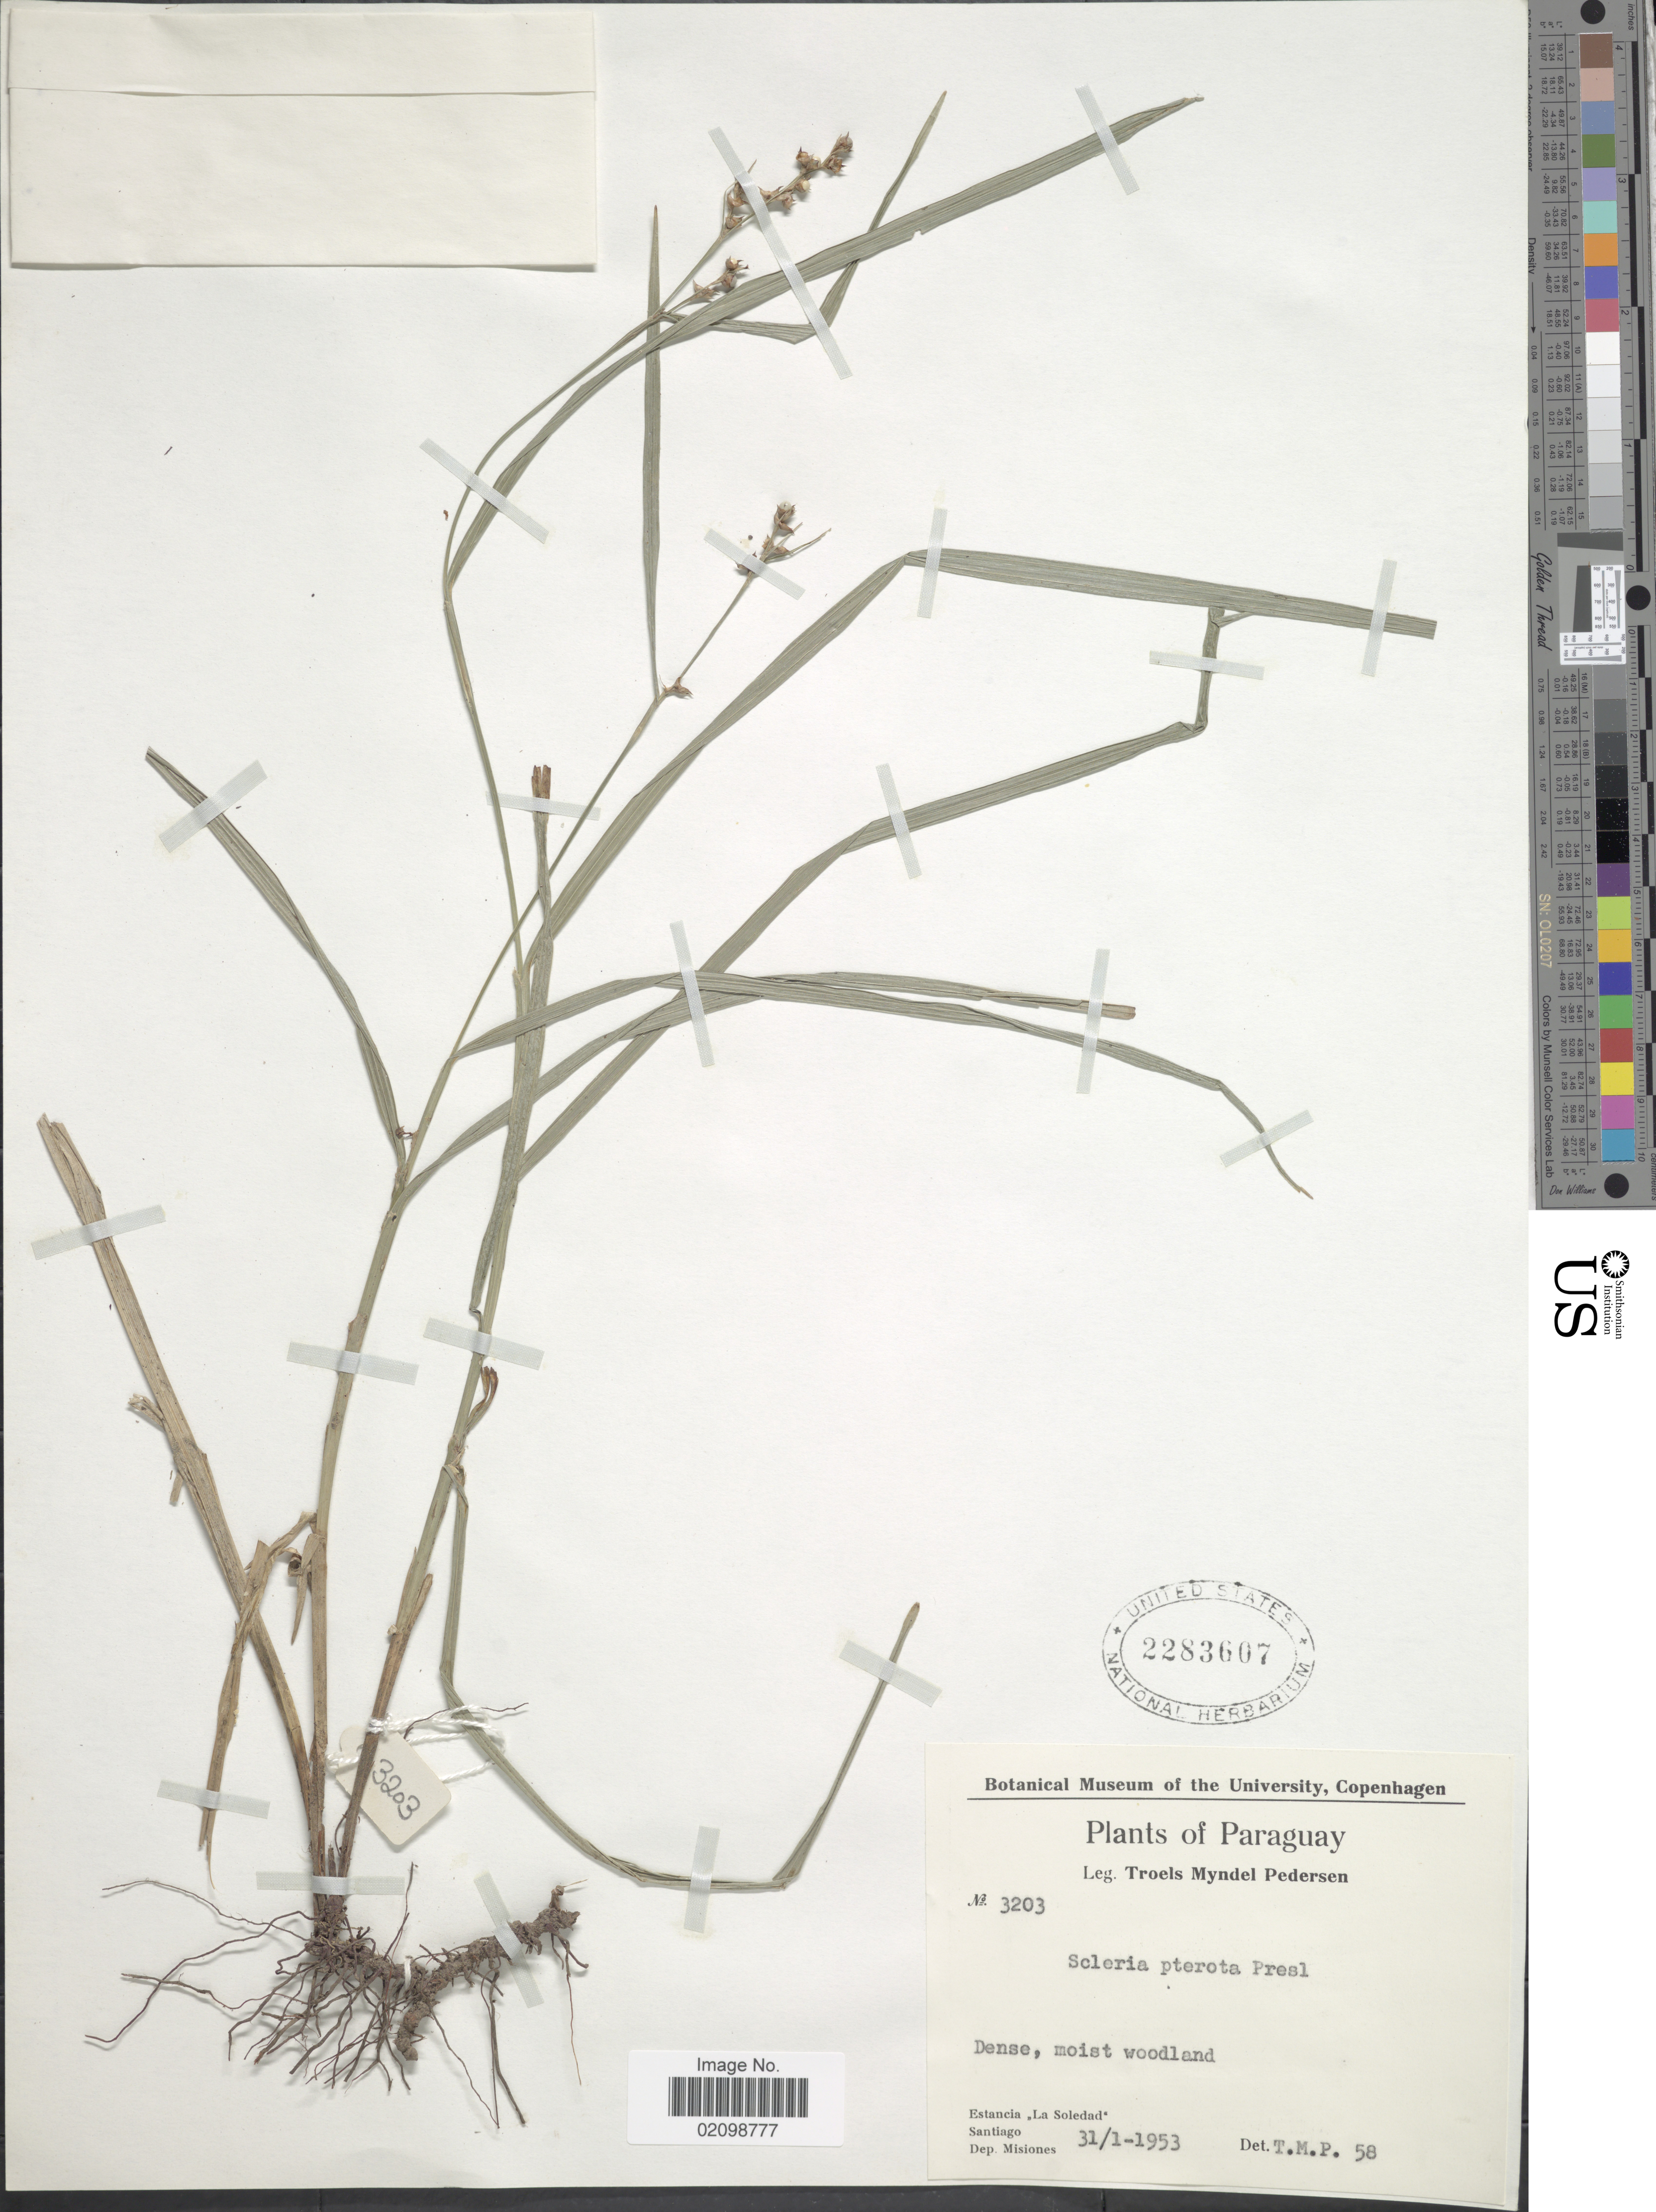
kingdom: Plantae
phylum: Tracheophyta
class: Liliopsida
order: Poales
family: Cyperaceae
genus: Scleria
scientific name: Scleria gaertneri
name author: Raddi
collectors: T. Pederson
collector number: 3203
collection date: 1953-01-31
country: Paraguay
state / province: Misiones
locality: Estancia La Soledad, Santiago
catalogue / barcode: US 2283607